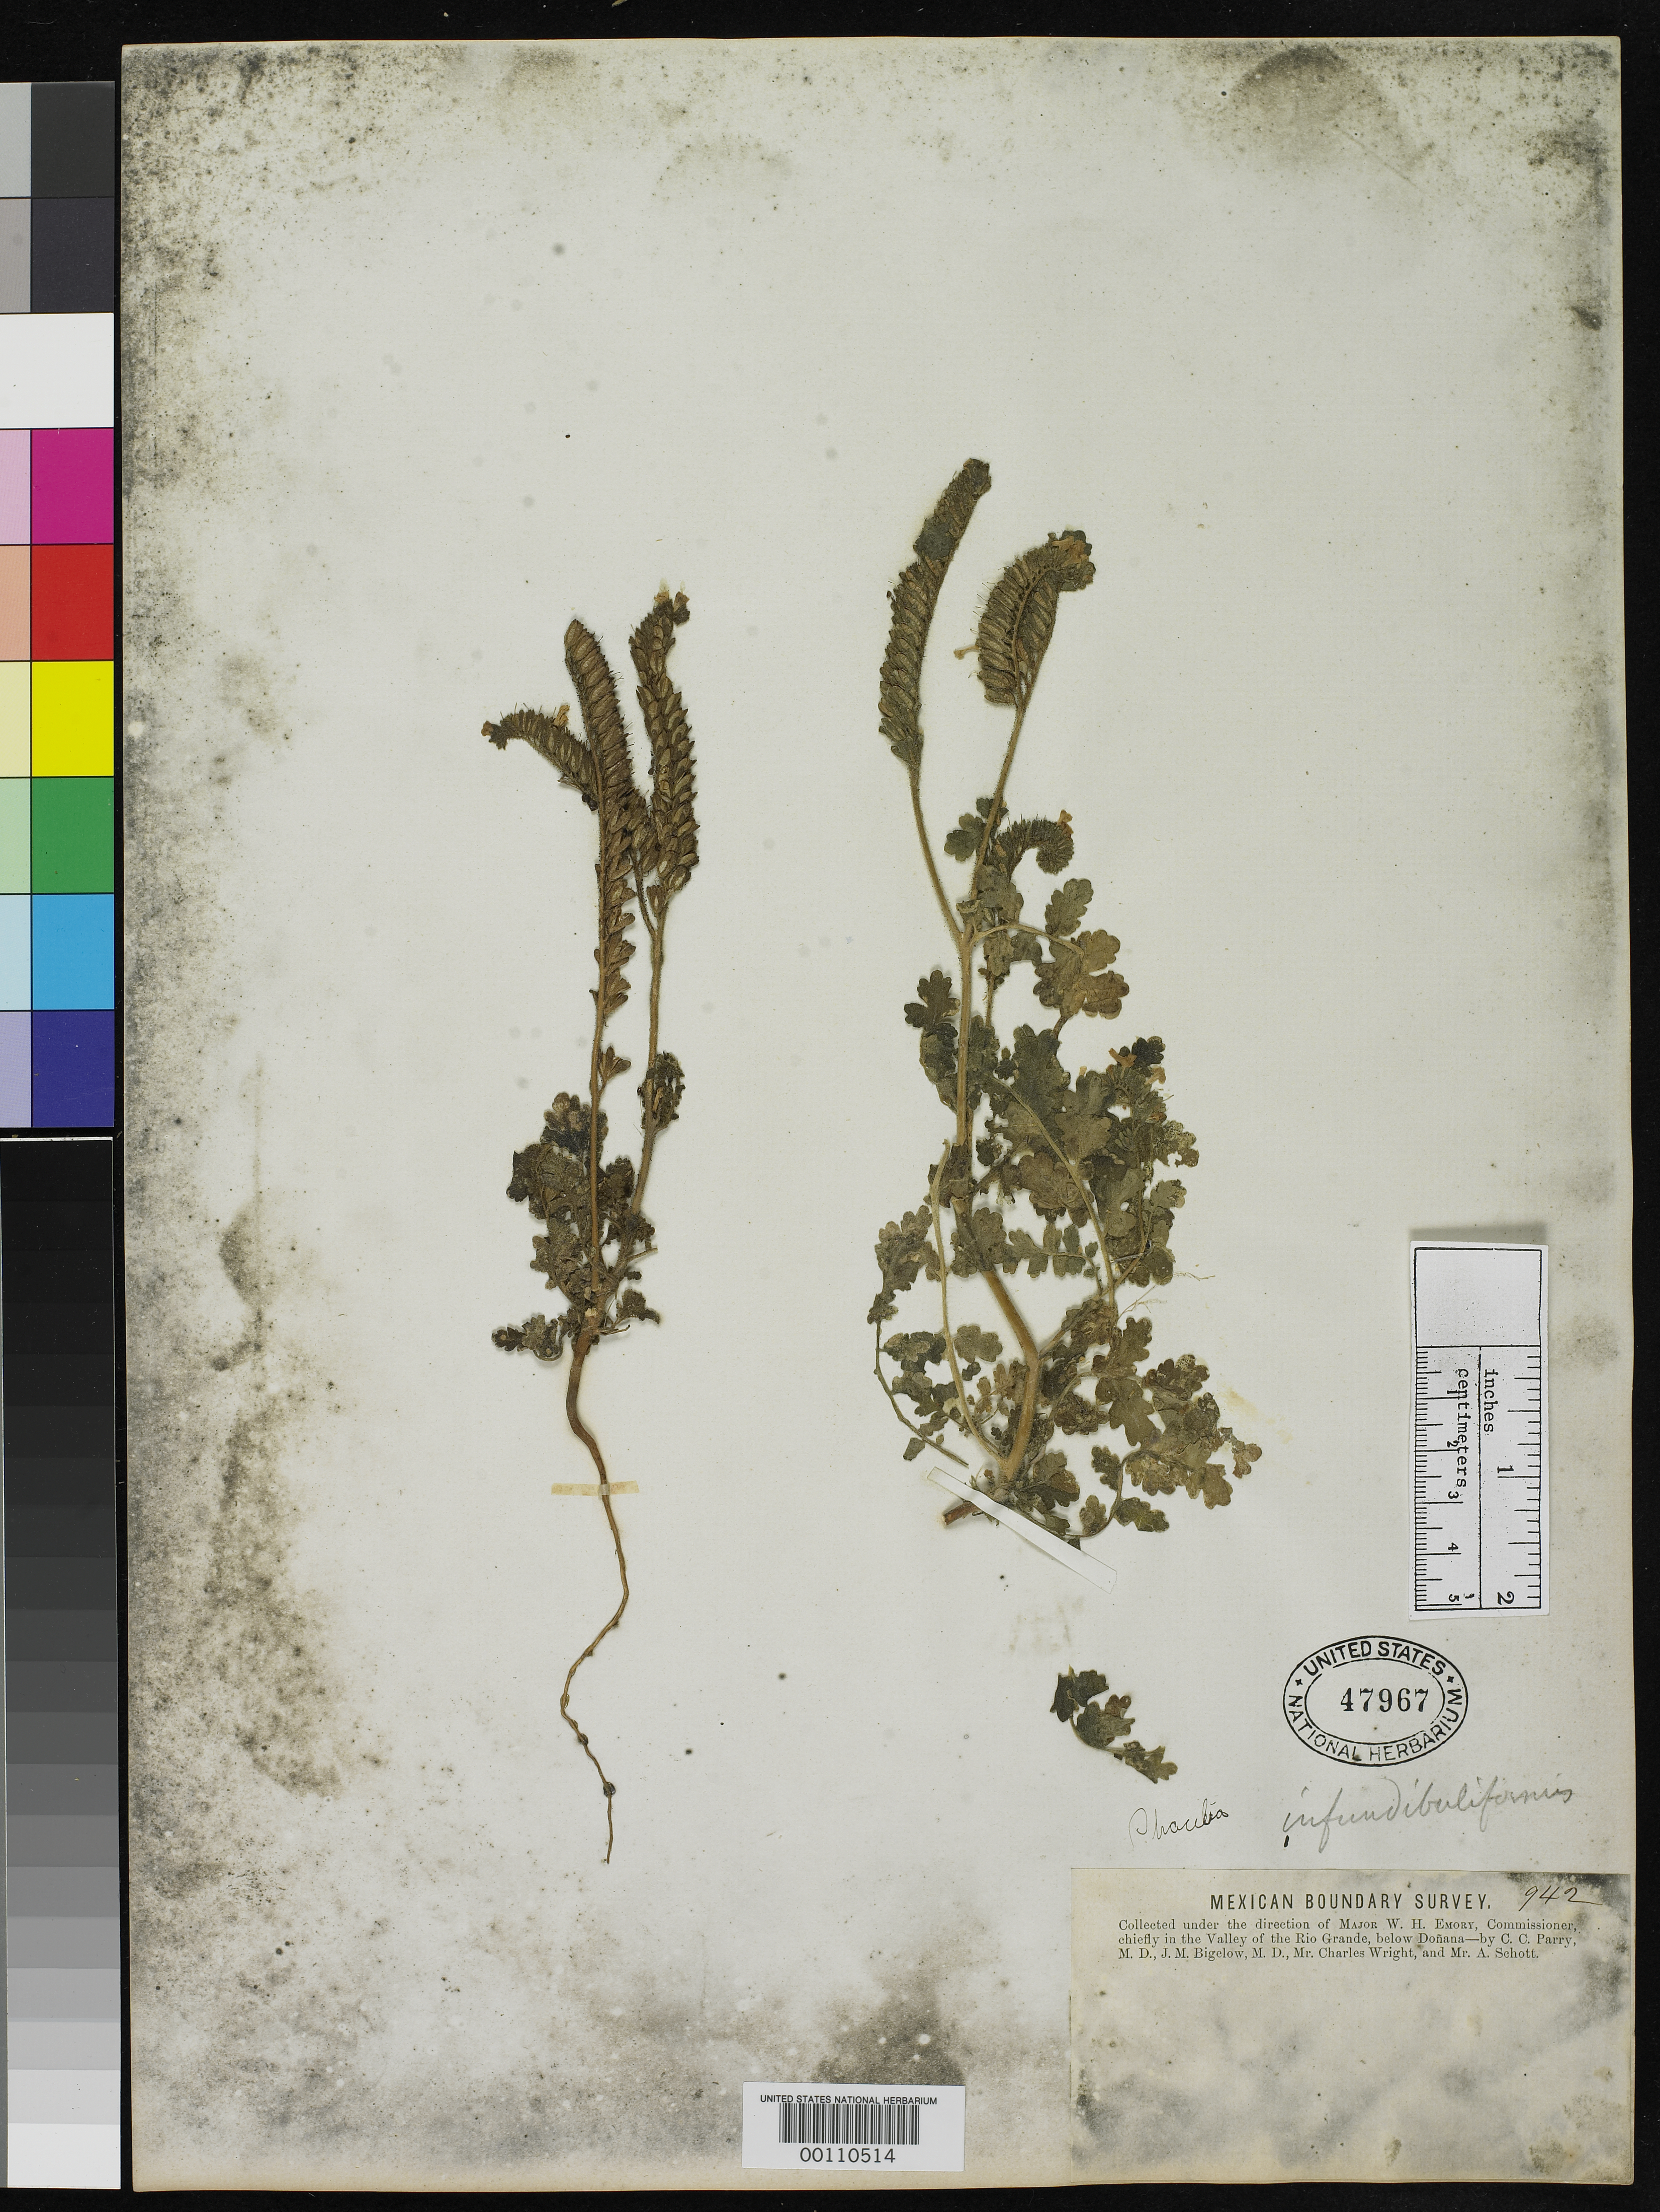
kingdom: Plantae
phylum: Tracheophyta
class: Magnoliopsida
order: Boraginales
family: Hydrophyllaceae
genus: Phacelia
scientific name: Phacelia infundibuliformis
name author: Torr. in Emory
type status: Isosyntype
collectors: J. M. Bigelow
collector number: Mex. Bound. Surv. 942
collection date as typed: Apr 185-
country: Mexico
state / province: Chihuahua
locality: Near Lake Santa Maria.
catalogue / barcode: US 47967